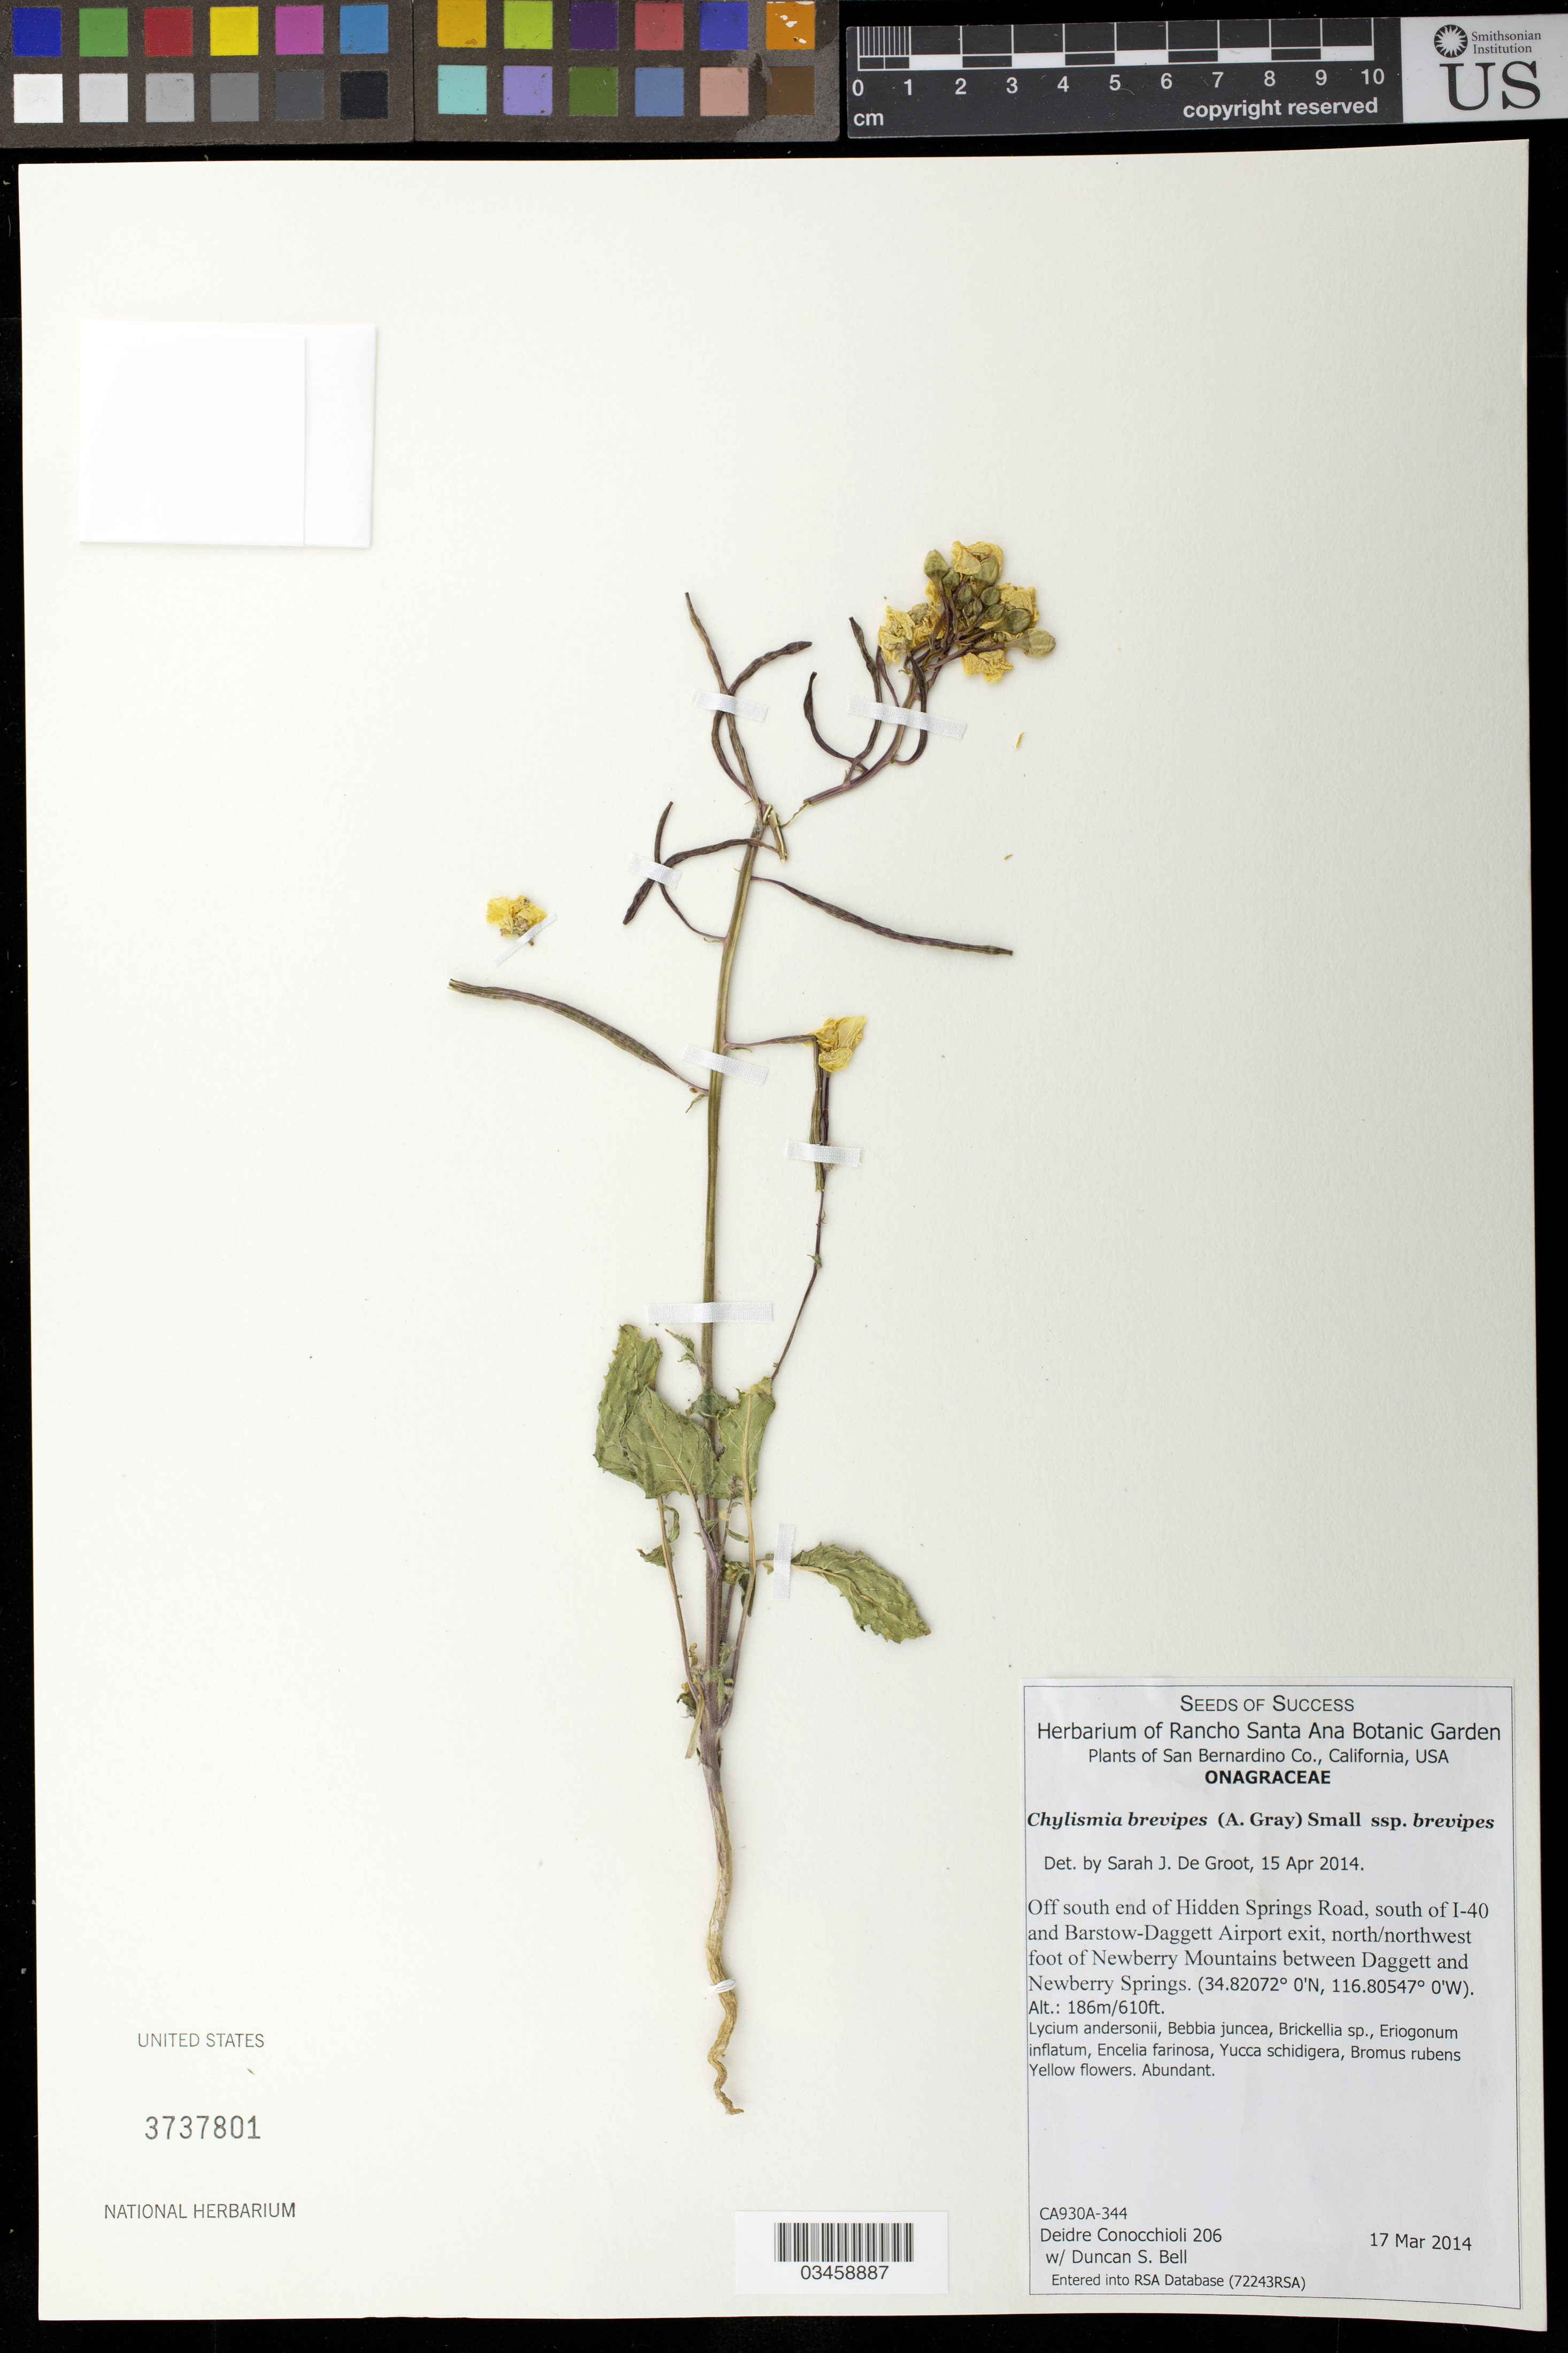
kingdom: Plantae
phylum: Tracheophyta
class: Magnoliopsida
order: Myrtales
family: Onagraceae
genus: Chylismia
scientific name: Chylismia brevipes subsp. brevipes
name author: (A. Gray) Small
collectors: D. Conocchioli & D. S. Bell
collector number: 206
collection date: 2014-03-17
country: United States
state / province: California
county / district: San Bernardino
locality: Off south end of Hidden Springs Road, S of I-40 and Barstow-Daggett Airport exit, NNW foot of Newberry Mts between Daggett and Newberry Springs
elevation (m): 186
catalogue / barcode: US 3737801